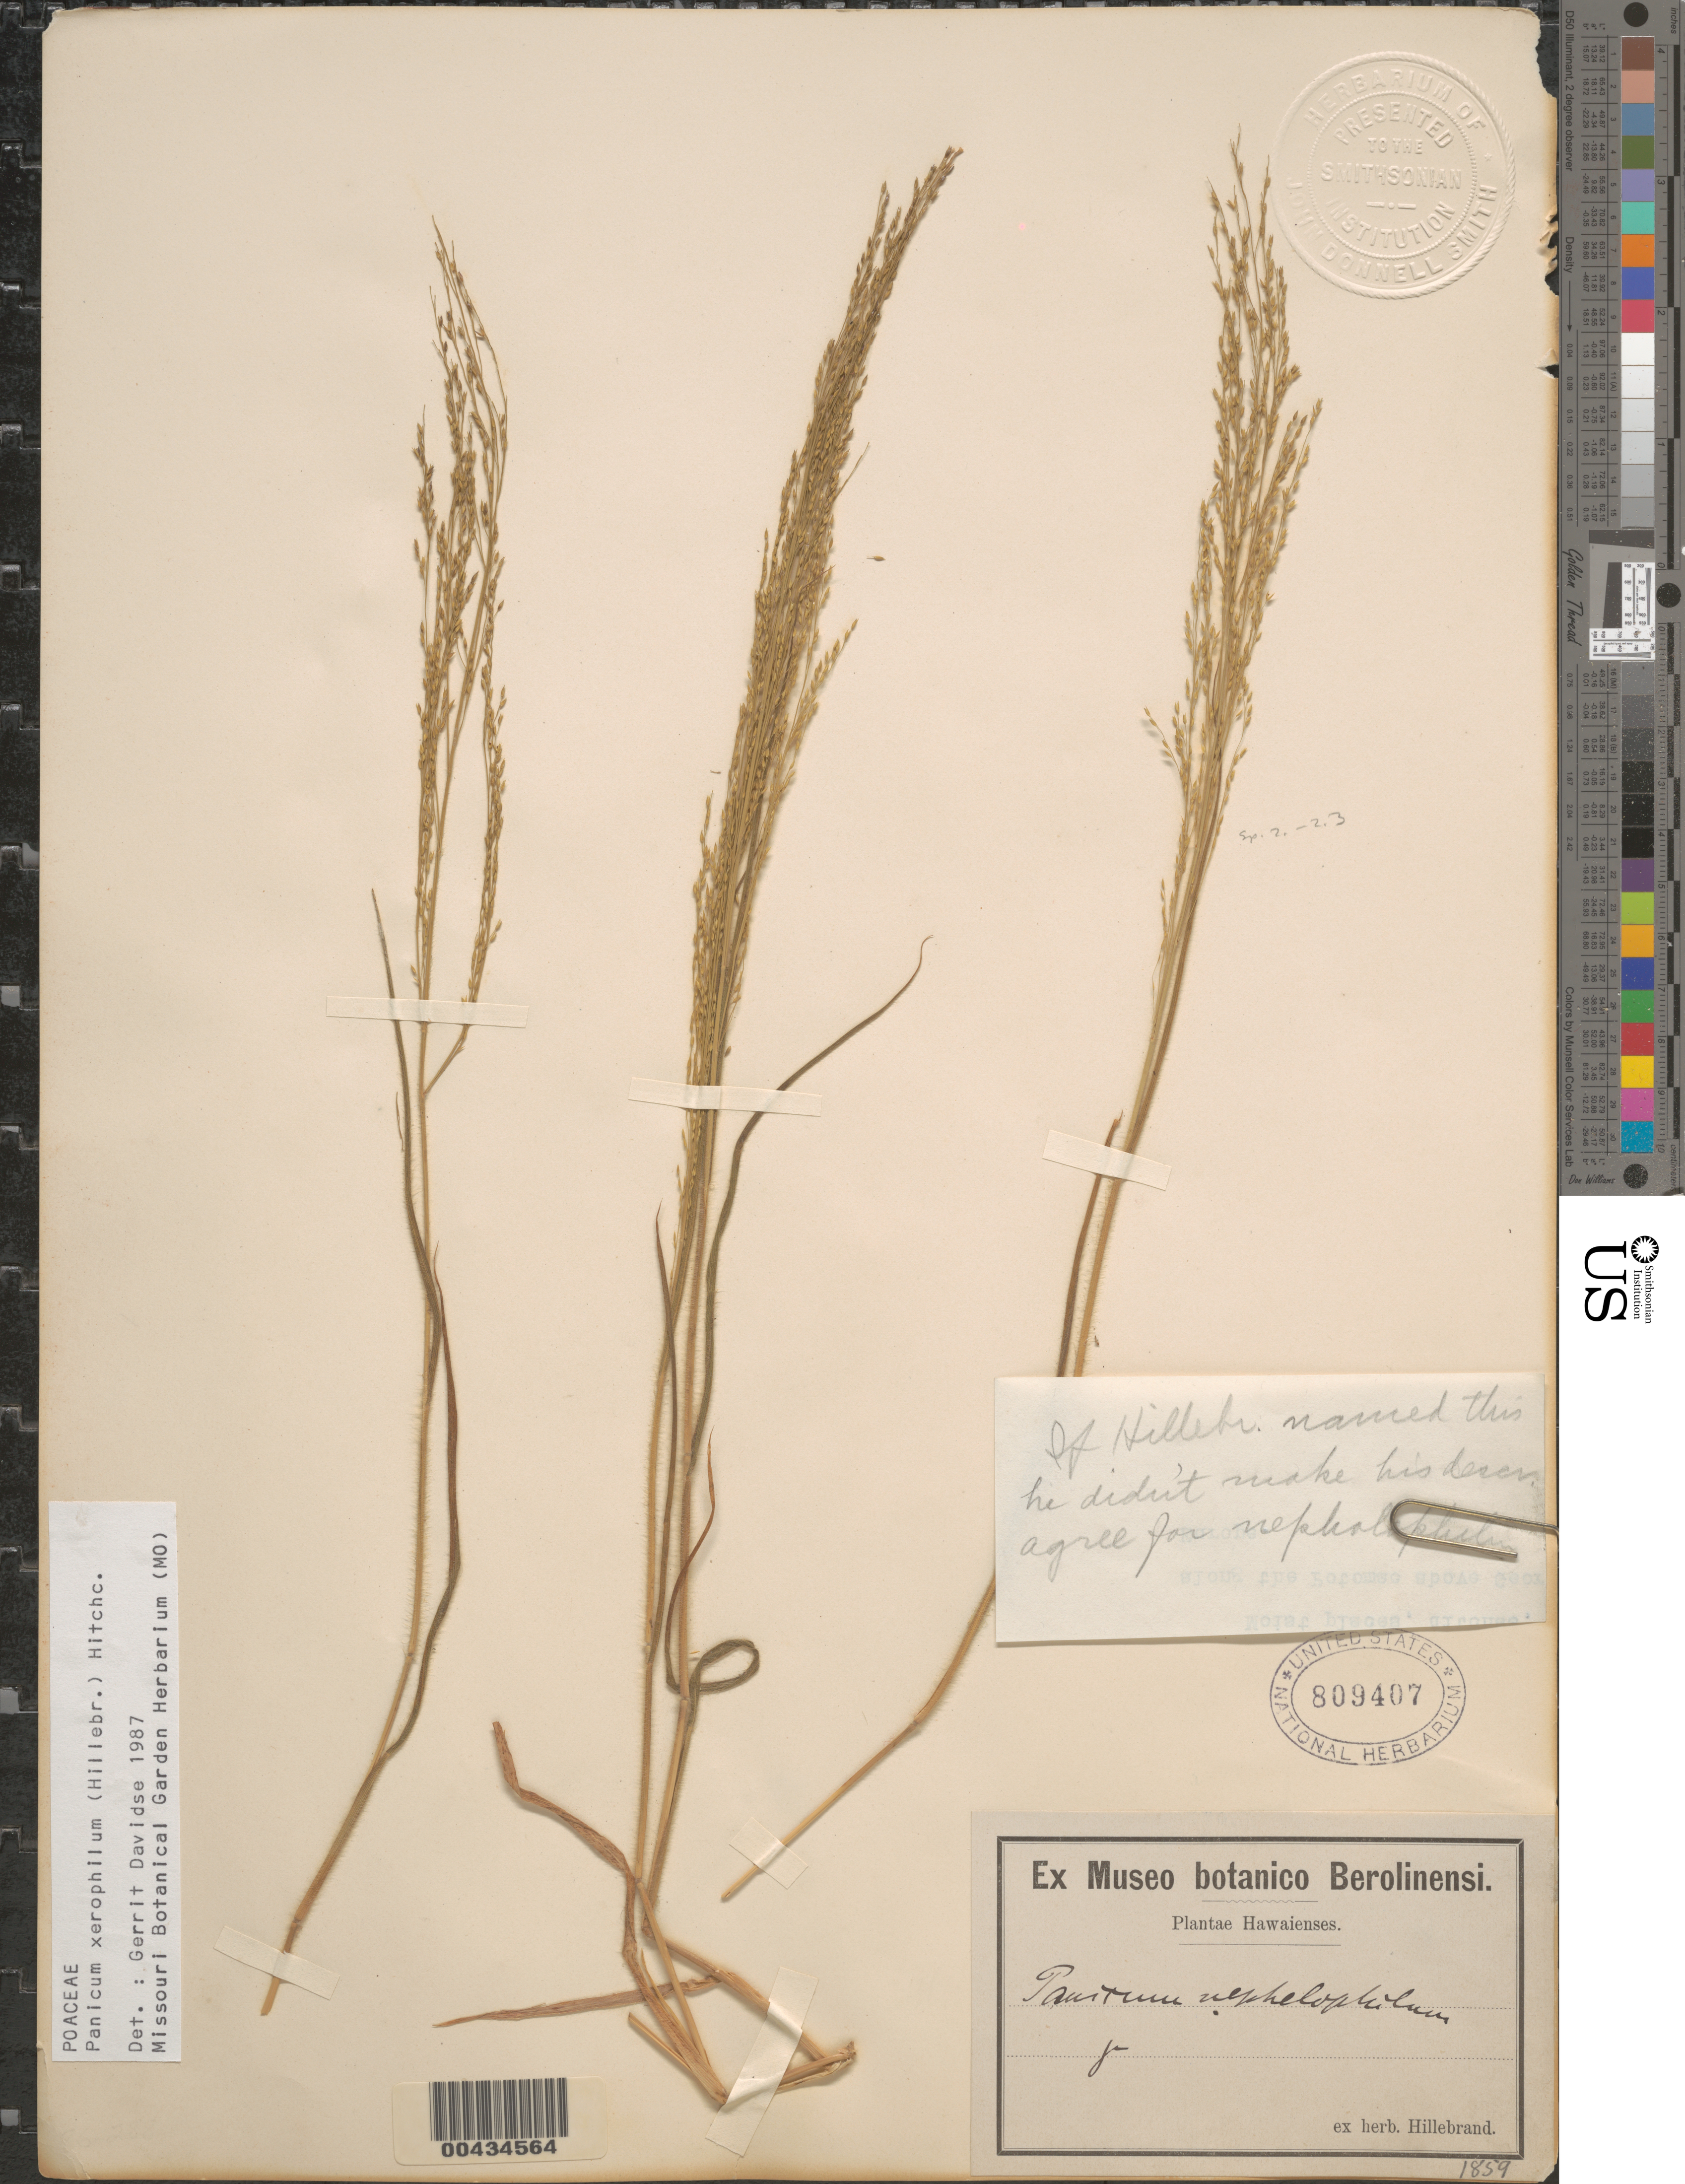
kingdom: Plantae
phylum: Tracheophyta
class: Liliopsida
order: Poales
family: Poaceae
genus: Panicum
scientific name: Panicum xerophilum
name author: (Hillebr.) Hitchc.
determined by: Davidse, Gerrit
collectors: W. Hillebrand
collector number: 1859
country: United States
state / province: Hawaii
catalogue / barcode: US 809407